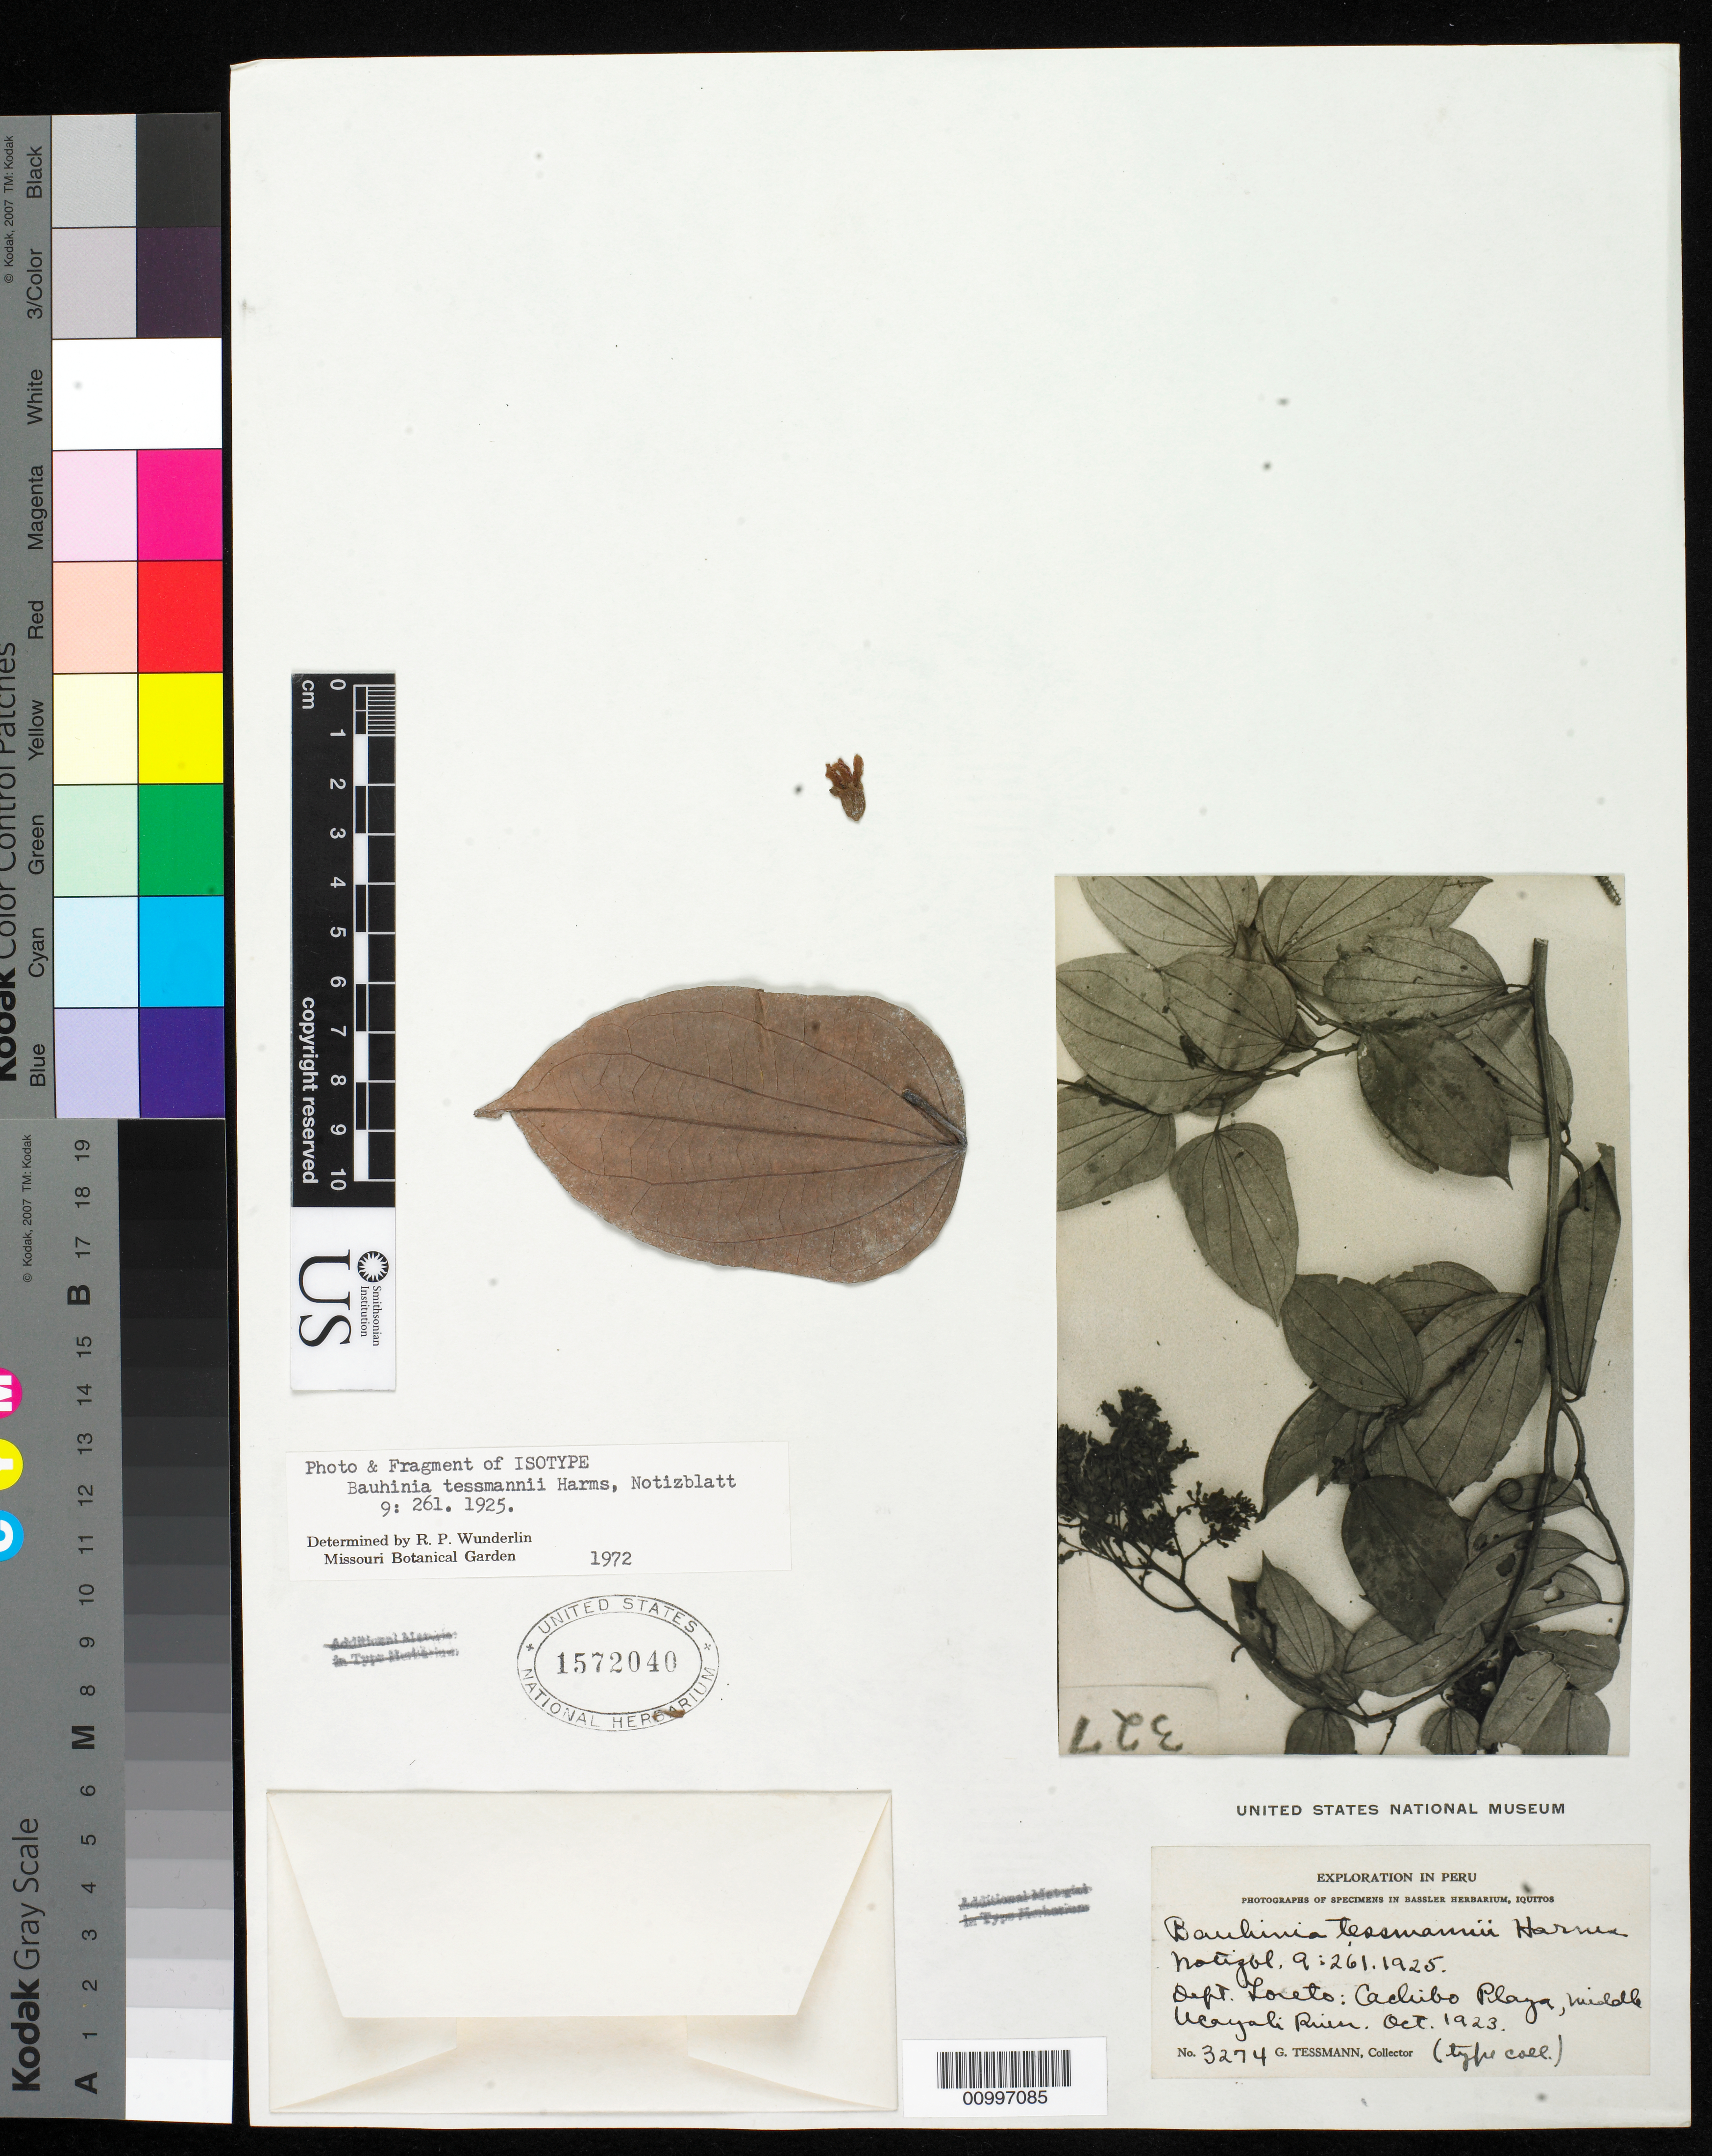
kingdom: Plantae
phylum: Tracheophyta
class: Magnoliopsida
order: Fabales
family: Fabaceae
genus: Bauhinia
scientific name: Bauhinia tessmannii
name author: Harms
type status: Isotype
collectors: G. Tessmann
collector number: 3274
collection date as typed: Oct 1923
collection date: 1923-10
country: Peru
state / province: Loreto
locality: Cacleibo Playa, middle Ucayali River.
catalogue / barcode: US 1572040